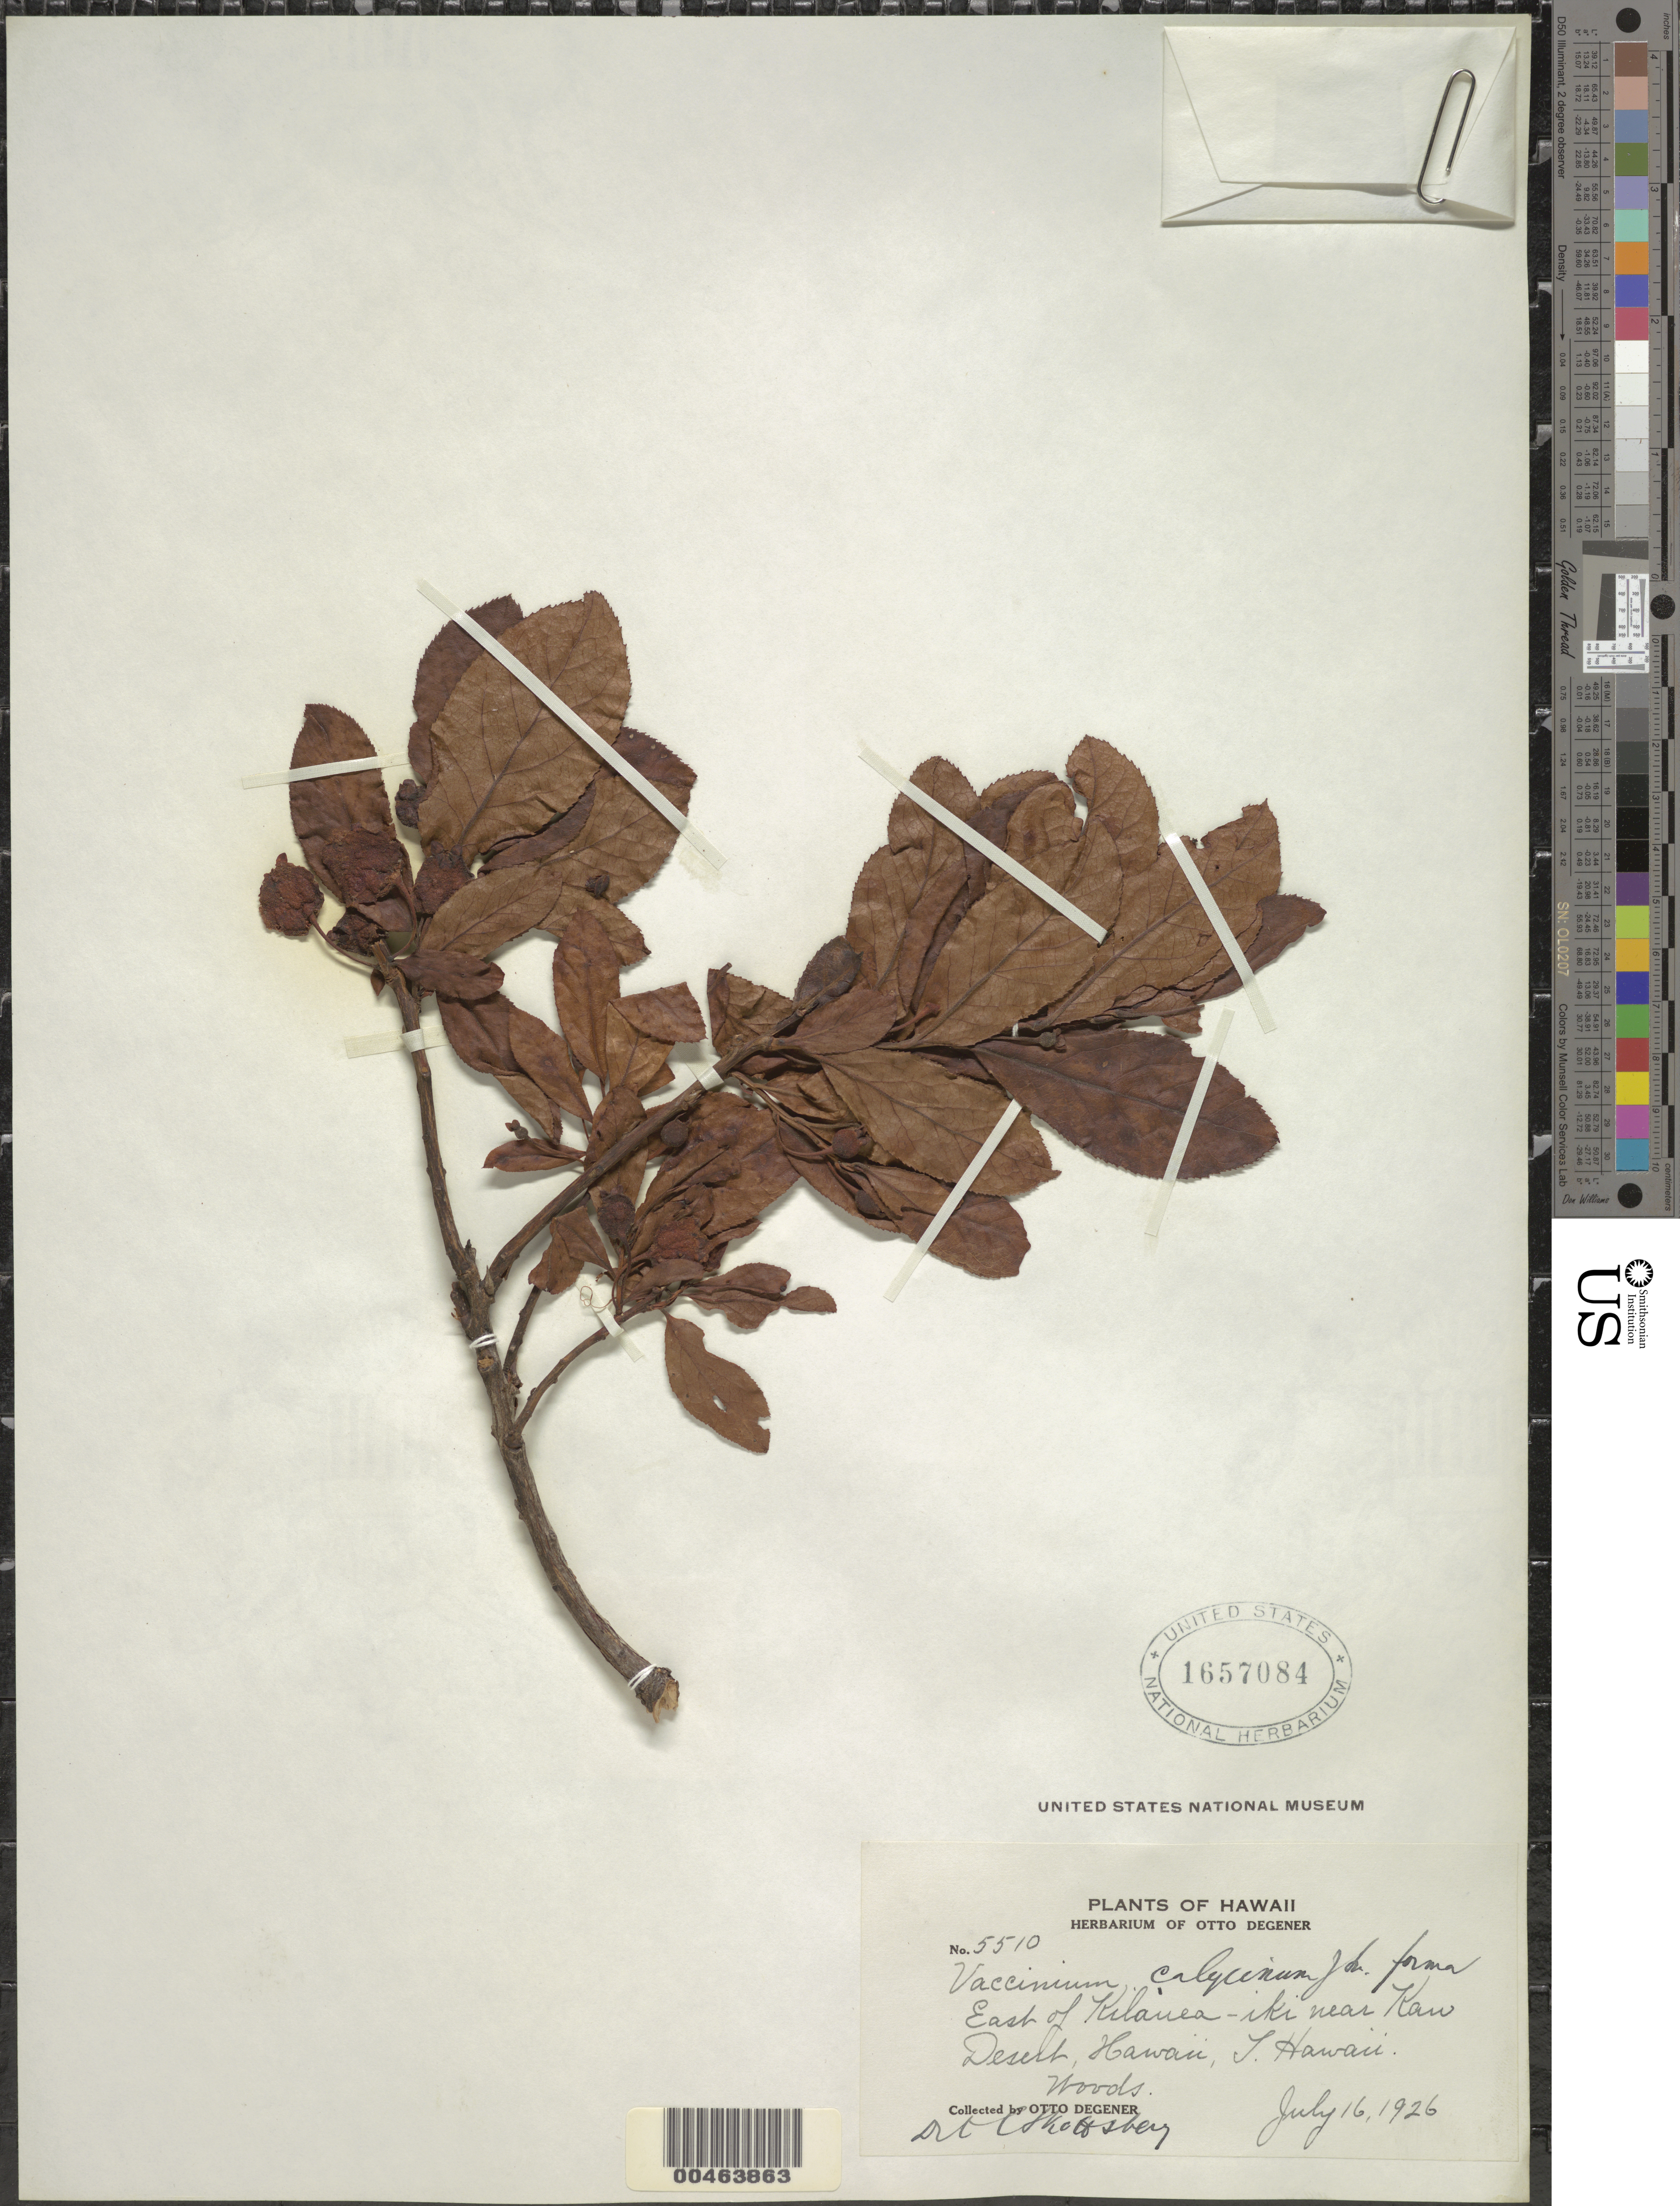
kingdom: Plantae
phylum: Tracheophyta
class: Magnoliopsida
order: Ericales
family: Ericaceae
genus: Vaccinium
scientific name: Vaccinium calycinum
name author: Sm.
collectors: O. Degener & C. Skottsberg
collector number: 5510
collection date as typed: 16 Jul 1926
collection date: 1926-07-16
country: United States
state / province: Hawaii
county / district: Hawaii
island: Hawaii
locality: East of Kilauea-iki near Kau Desert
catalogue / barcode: US 1657084